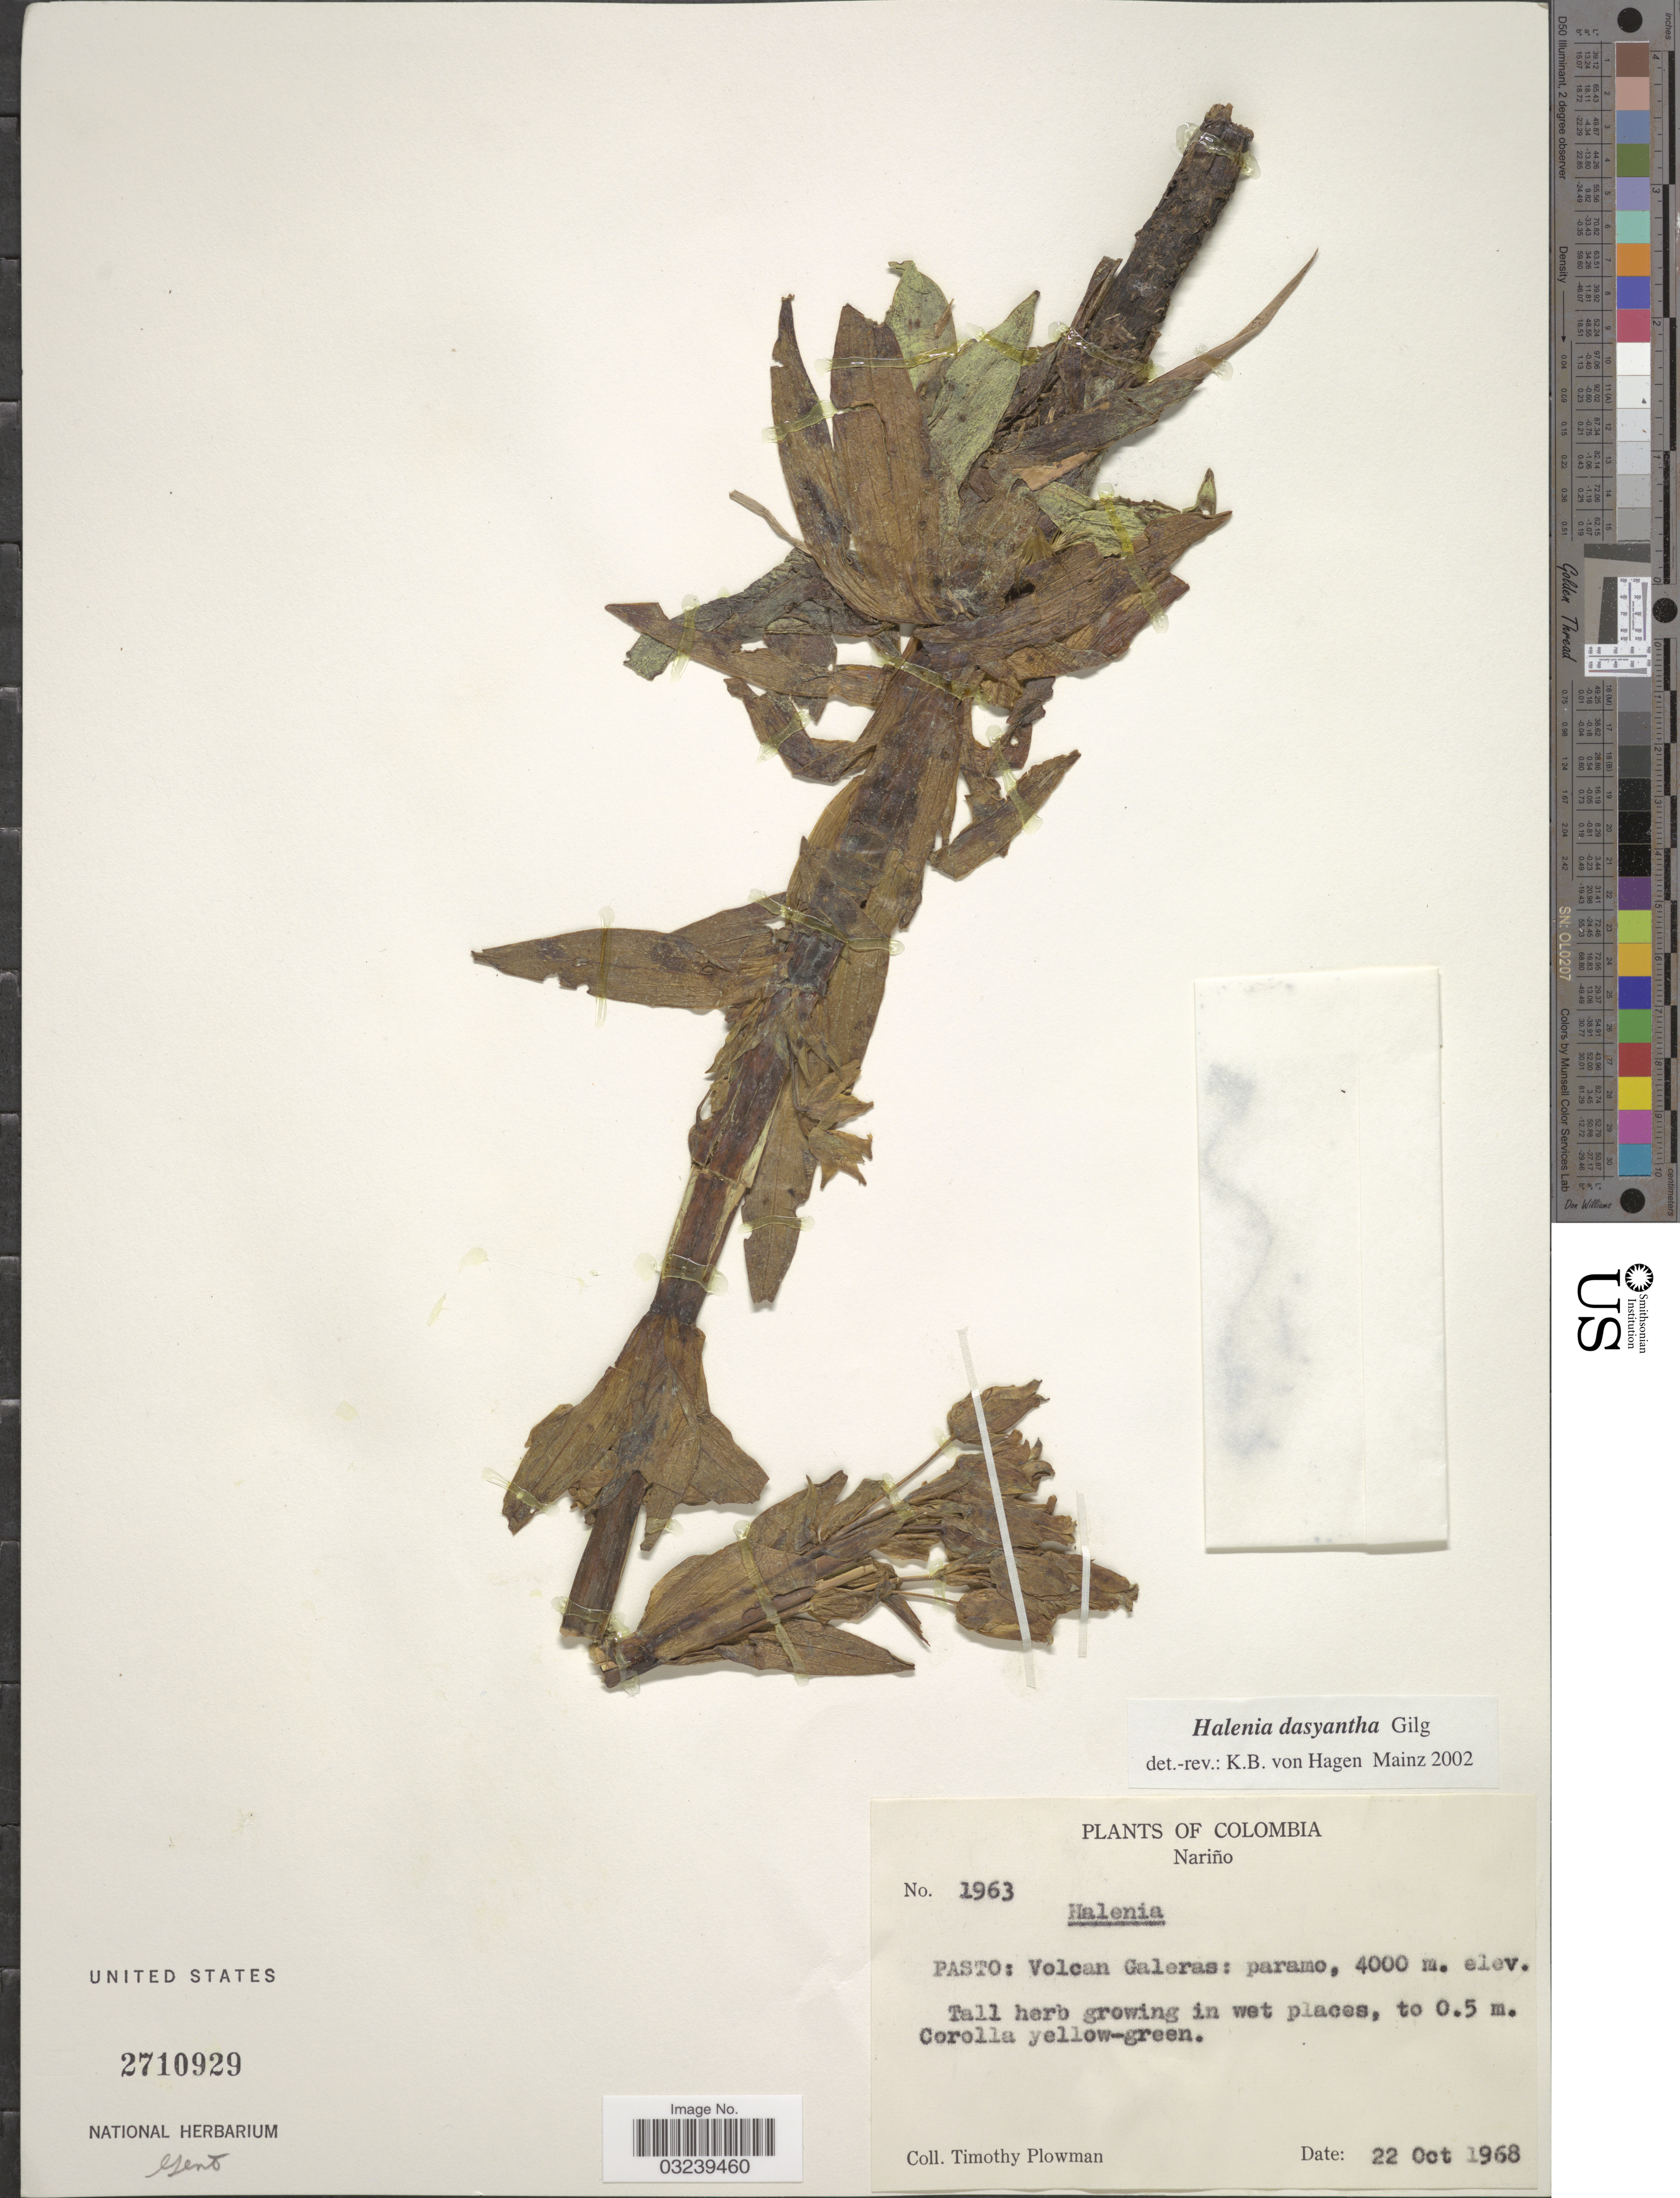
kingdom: Plantae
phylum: Tracheophyta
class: Magnoliopsida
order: Gentianales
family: Gentianaceae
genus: Halenia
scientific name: Halenia dasyantha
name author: Gilg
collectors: T. Plowman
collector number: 1963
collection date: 1968-10-22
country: Colombia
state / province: Nariño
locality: Pasto: Volcan Galeras.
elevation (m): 4000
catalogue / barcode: US 2710929